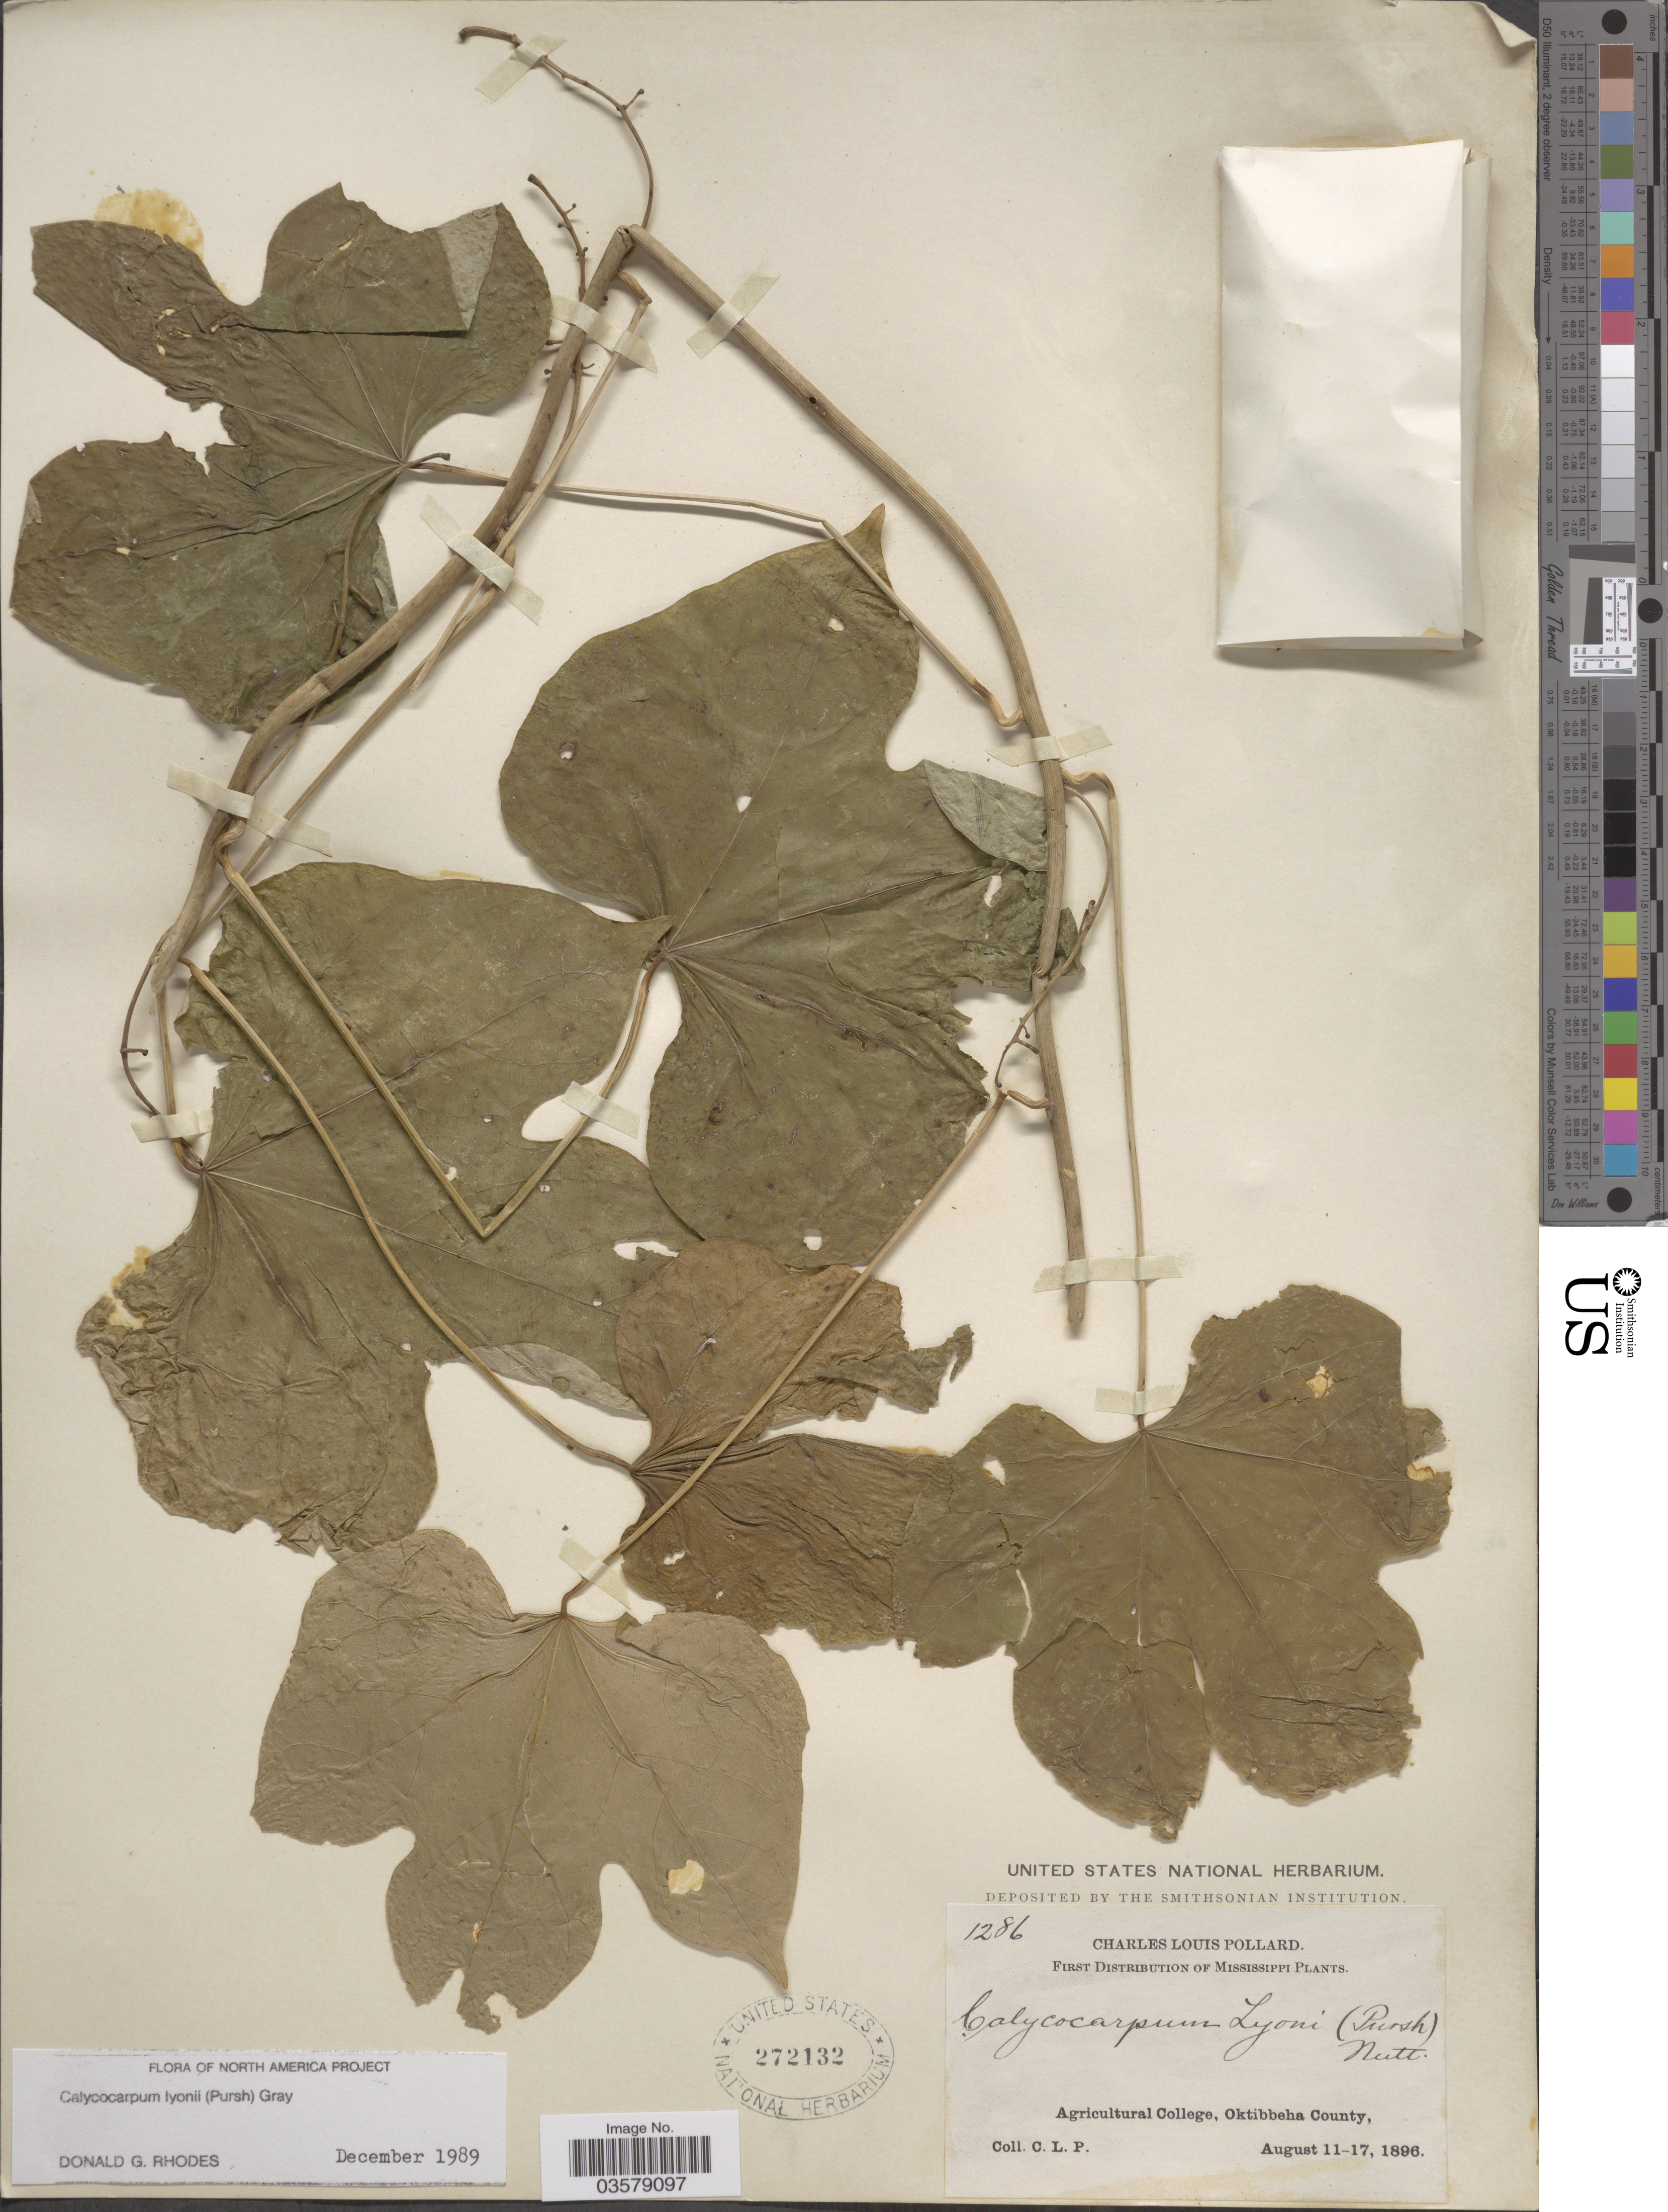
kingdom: Plantae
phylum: Tracheophyta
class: Magnoliopsida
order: Ranunculales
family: Menispermaceae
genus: Calycocarpum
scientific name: Calycocarpum lyonii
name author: (Pursh) A. Gray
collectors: C. L. Pollard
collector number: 1286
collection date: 1896-08-11/1896-08-17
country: United States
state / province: Mississippi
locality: Agricultural College, Oktibbeha County.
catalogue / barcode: US 272132